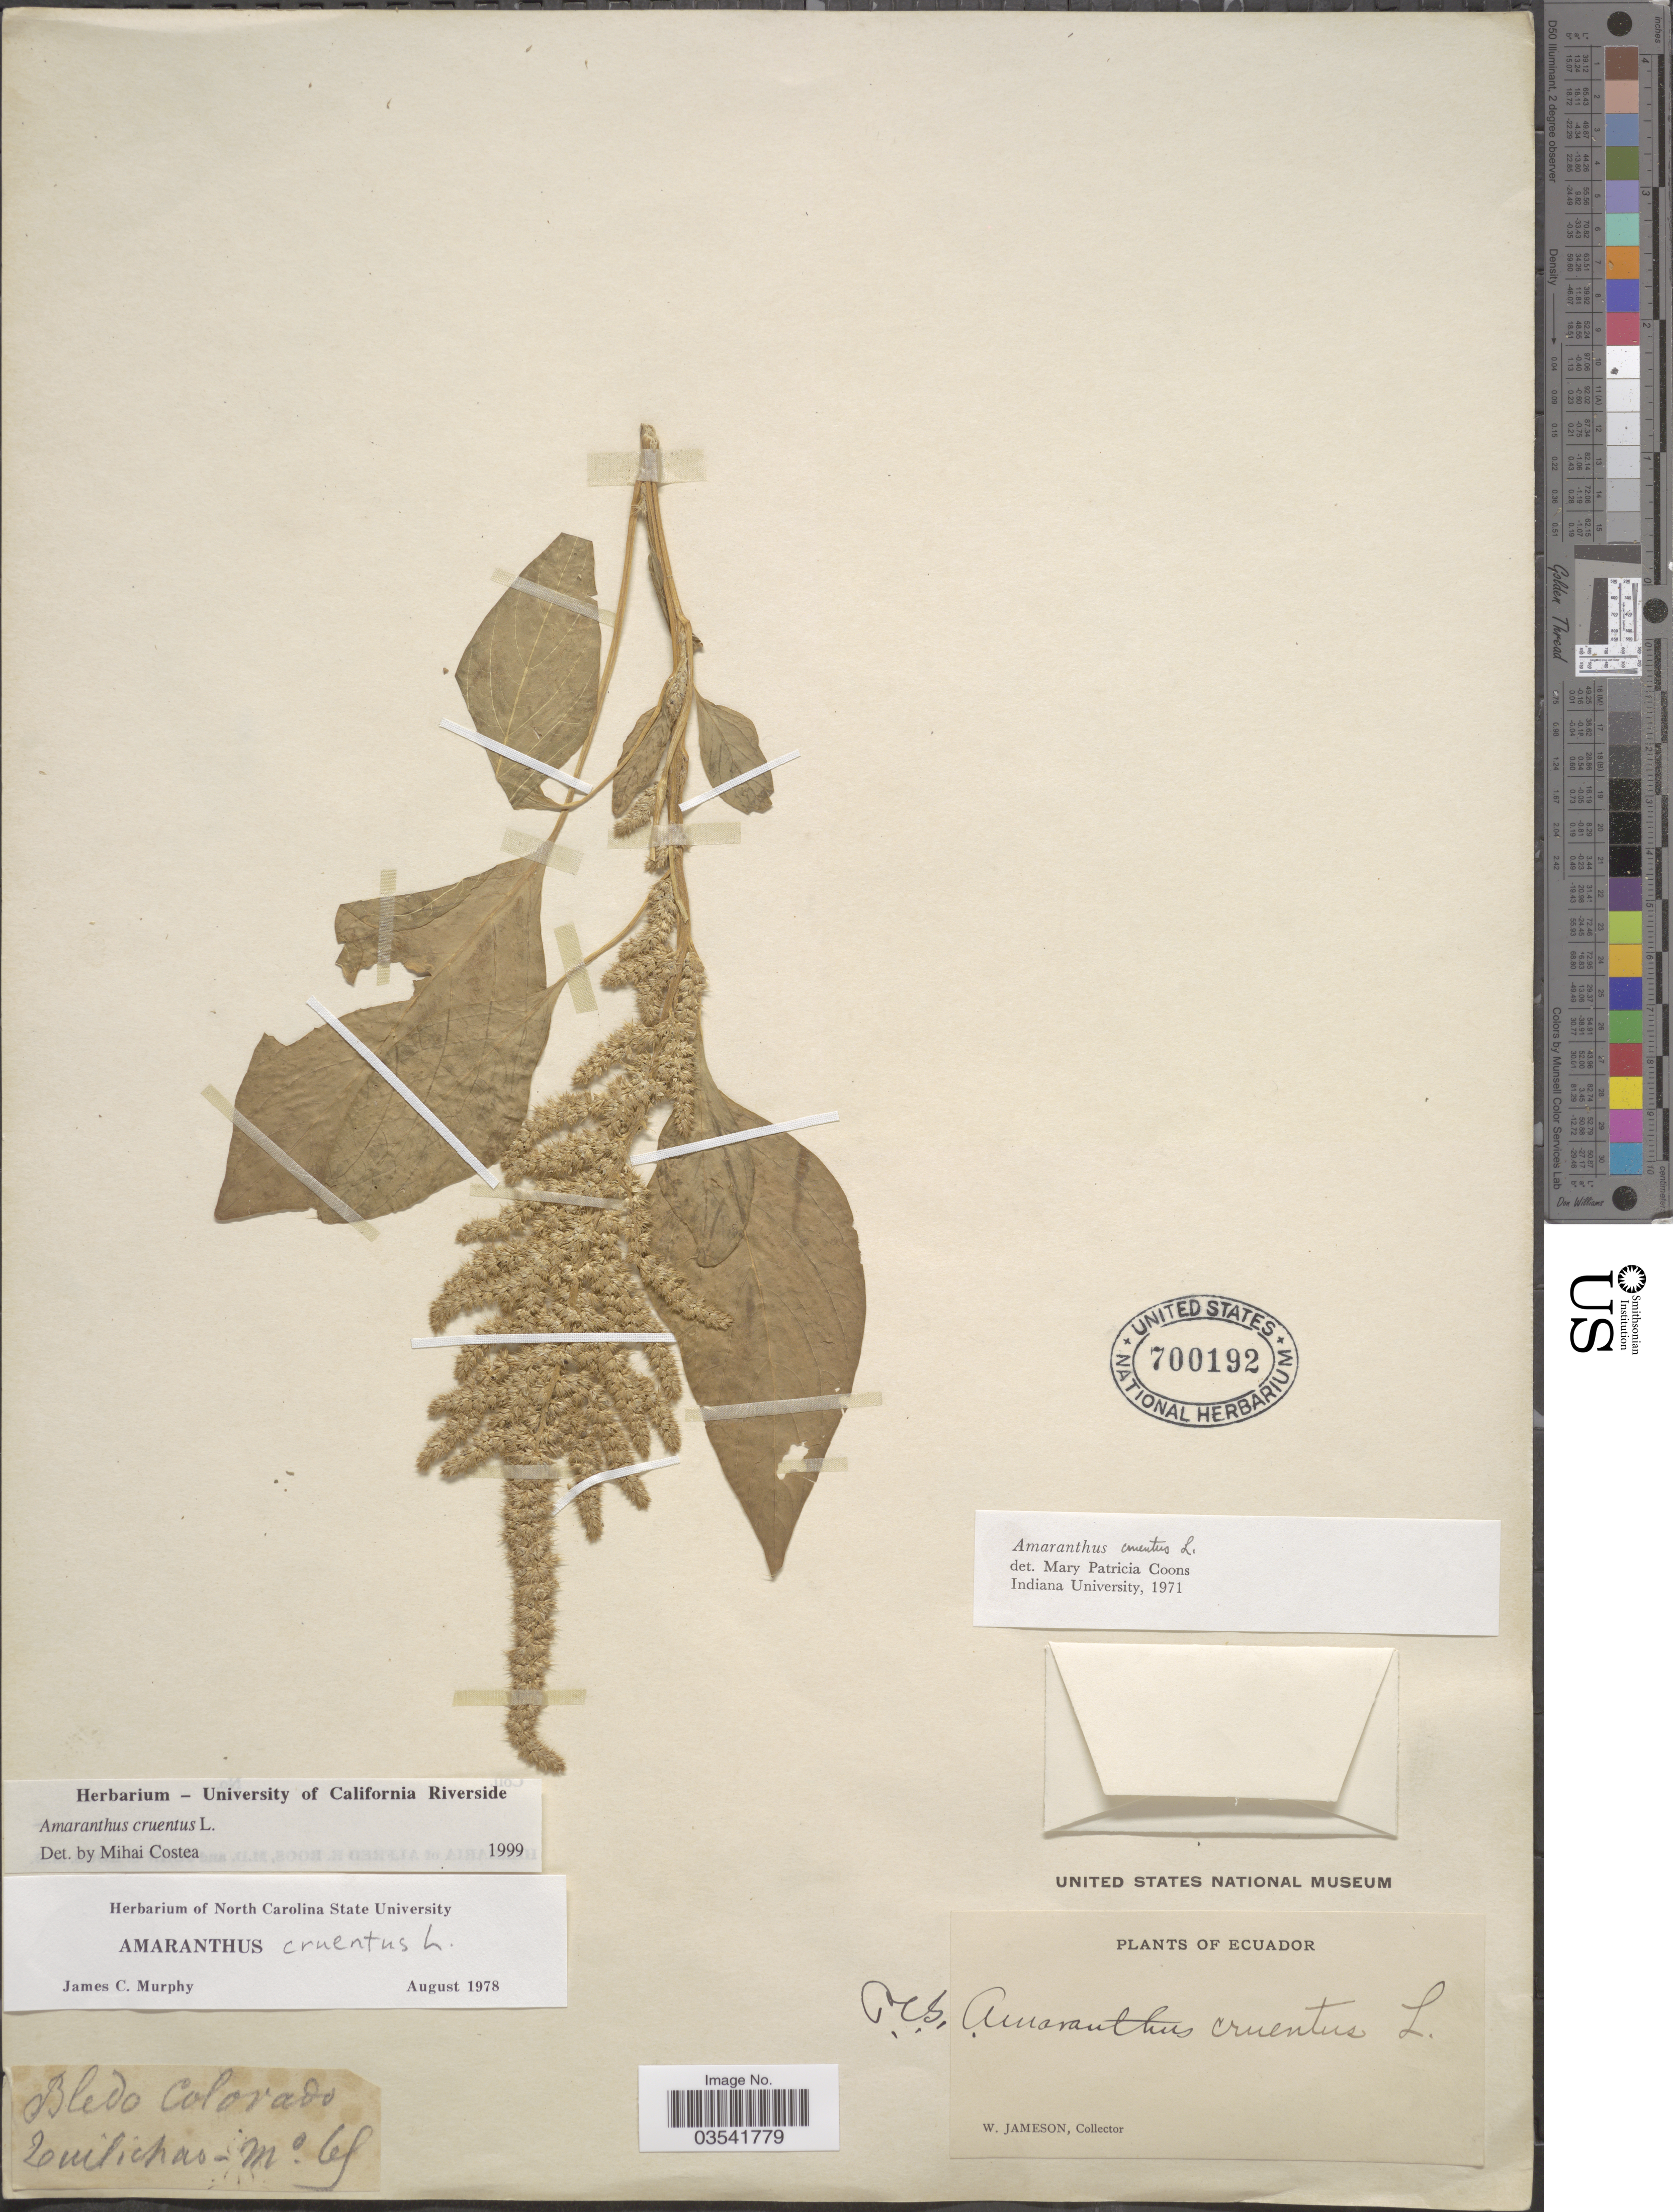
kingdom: Plantae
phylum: Tracheophyta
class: Magnoliopsida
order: Caryophyllales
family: Amaranthaceae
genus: Amaranthus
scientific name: Amaranthus cruentus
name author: L.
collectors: W. Jameson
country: Ecuador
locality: Bledo Colorado. Zuilichao.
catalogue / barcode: US 700192